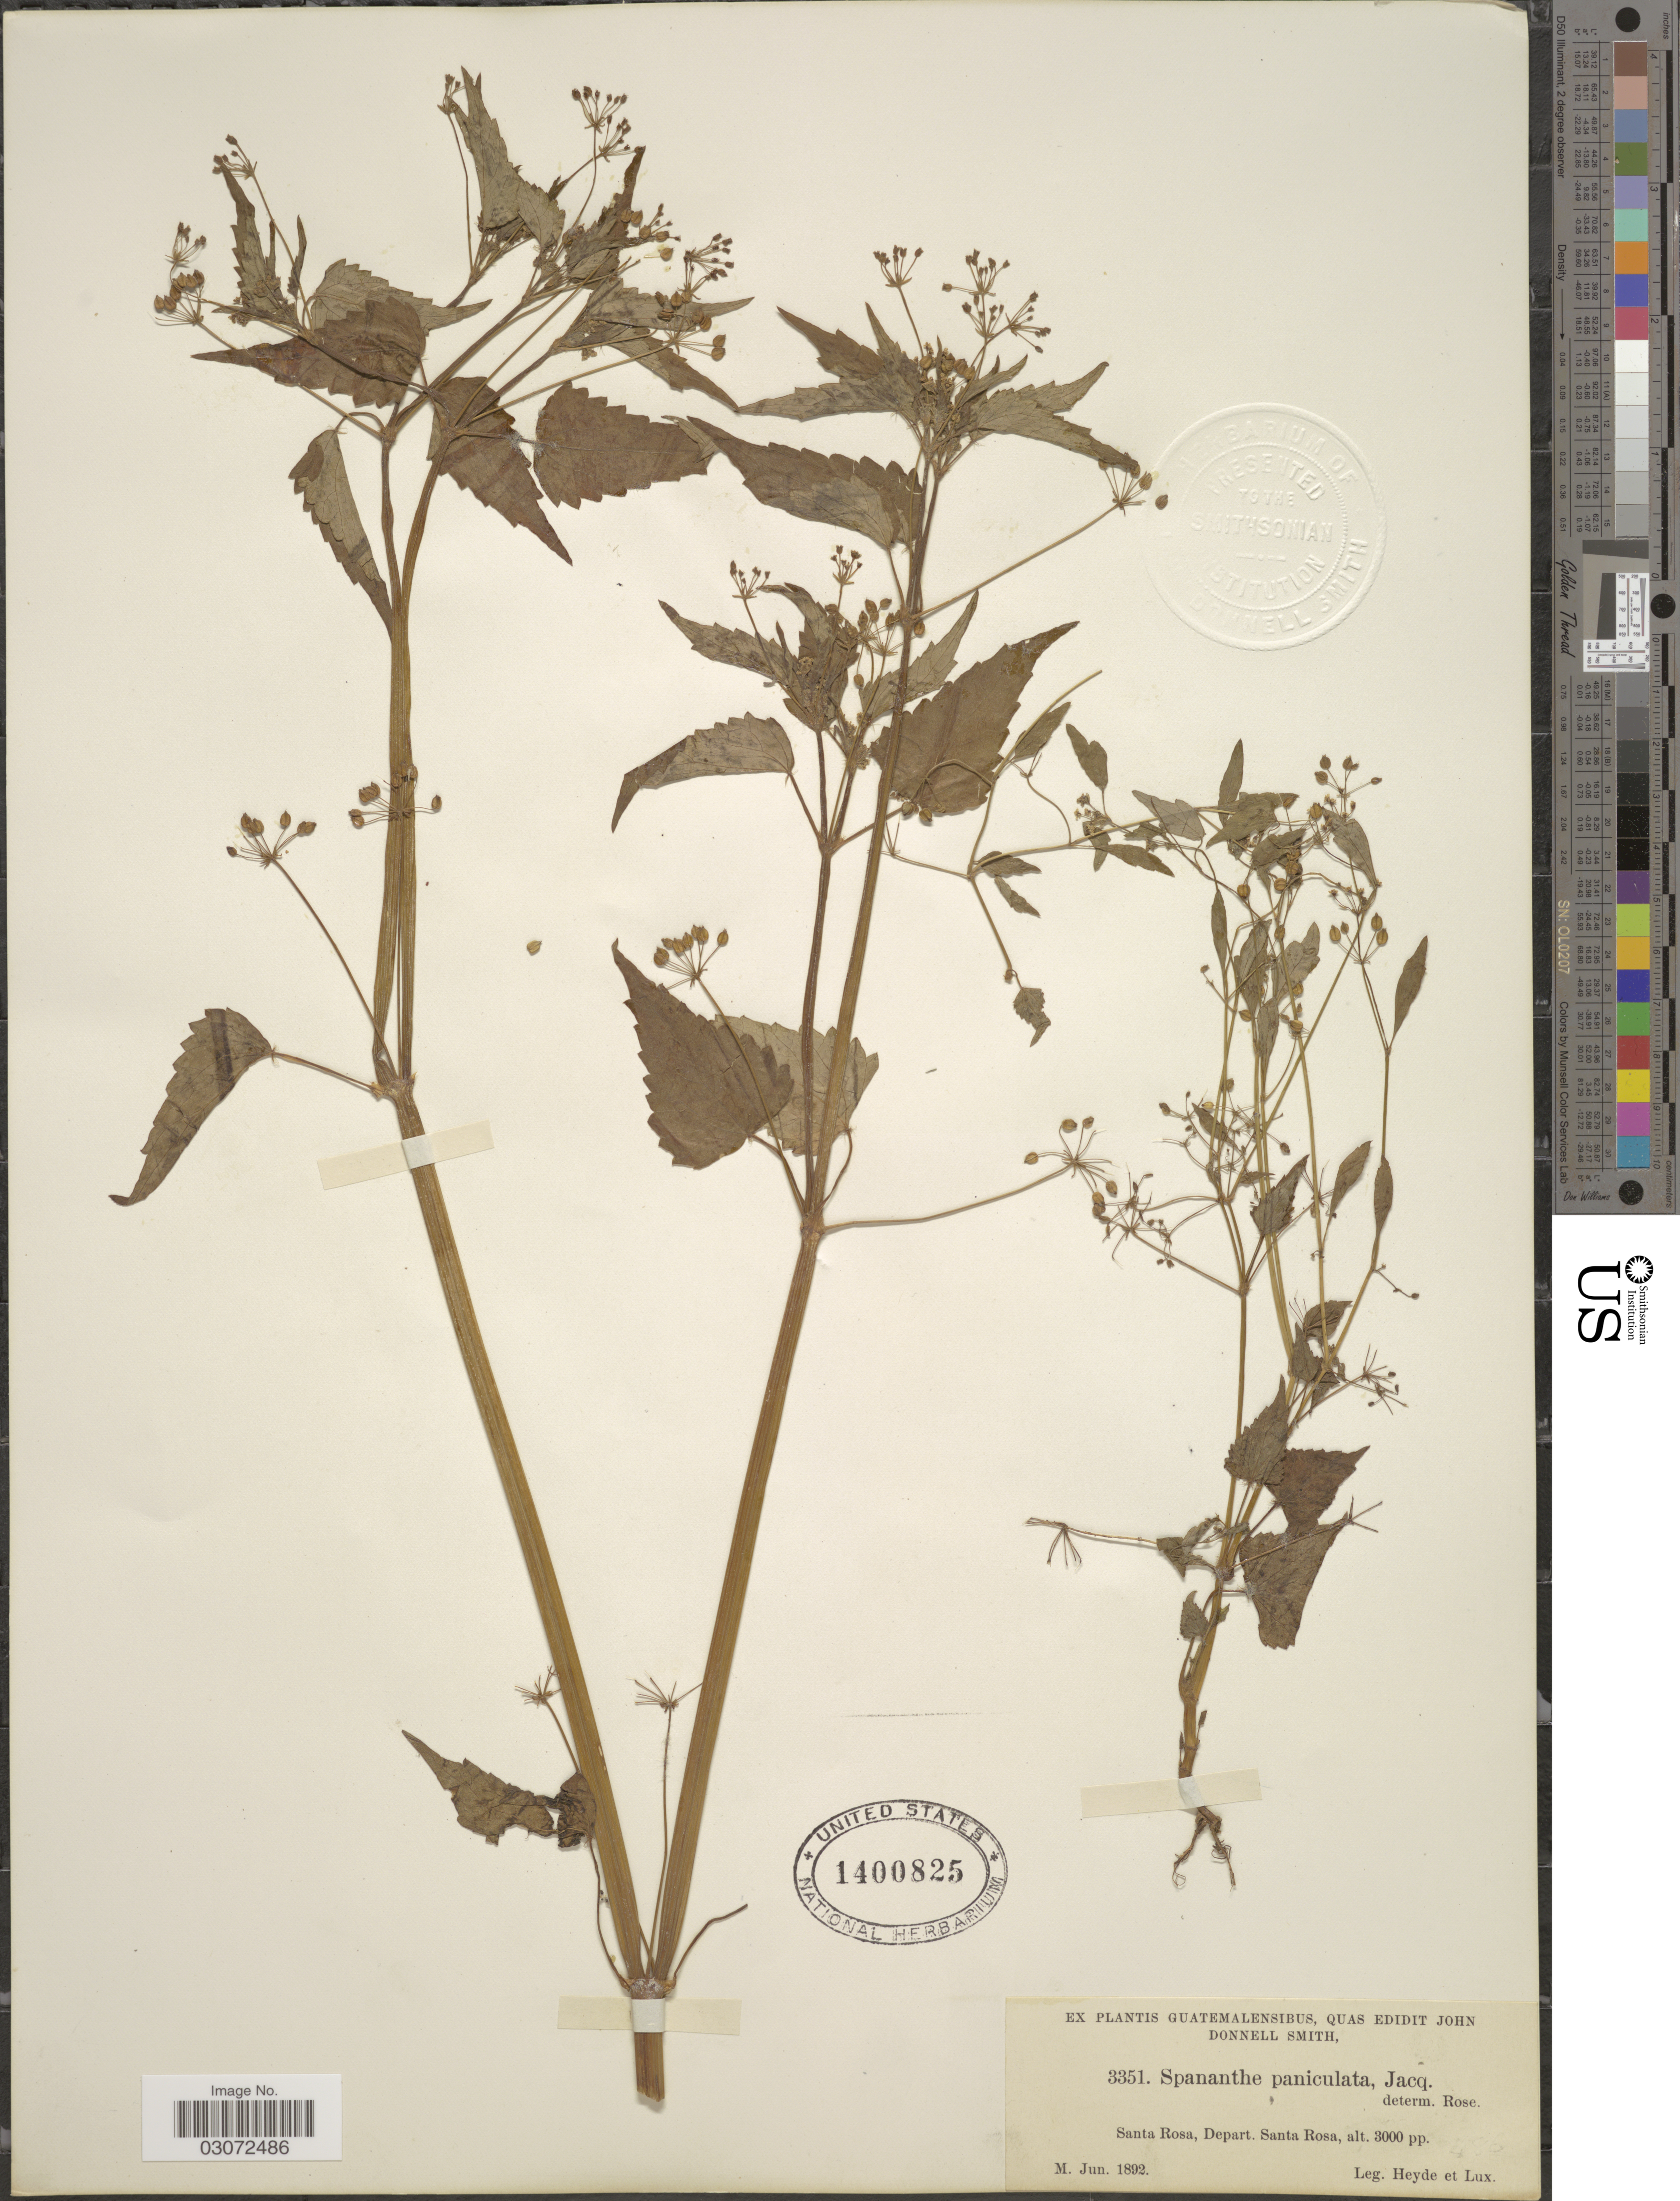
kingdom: Plantae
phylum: Tracheophyta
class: Magnoliopsida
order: Apiales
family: Apiaceae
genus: Spananthe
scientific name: Spananthe paniculata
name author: Jacq.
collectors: Heyde & Lux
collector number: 3351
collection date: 1892-06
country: Guatemala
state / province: Santa Rosa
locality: Santa Rosa, Depart. Santa Rosa.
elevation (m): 914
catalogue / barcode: US 1400825